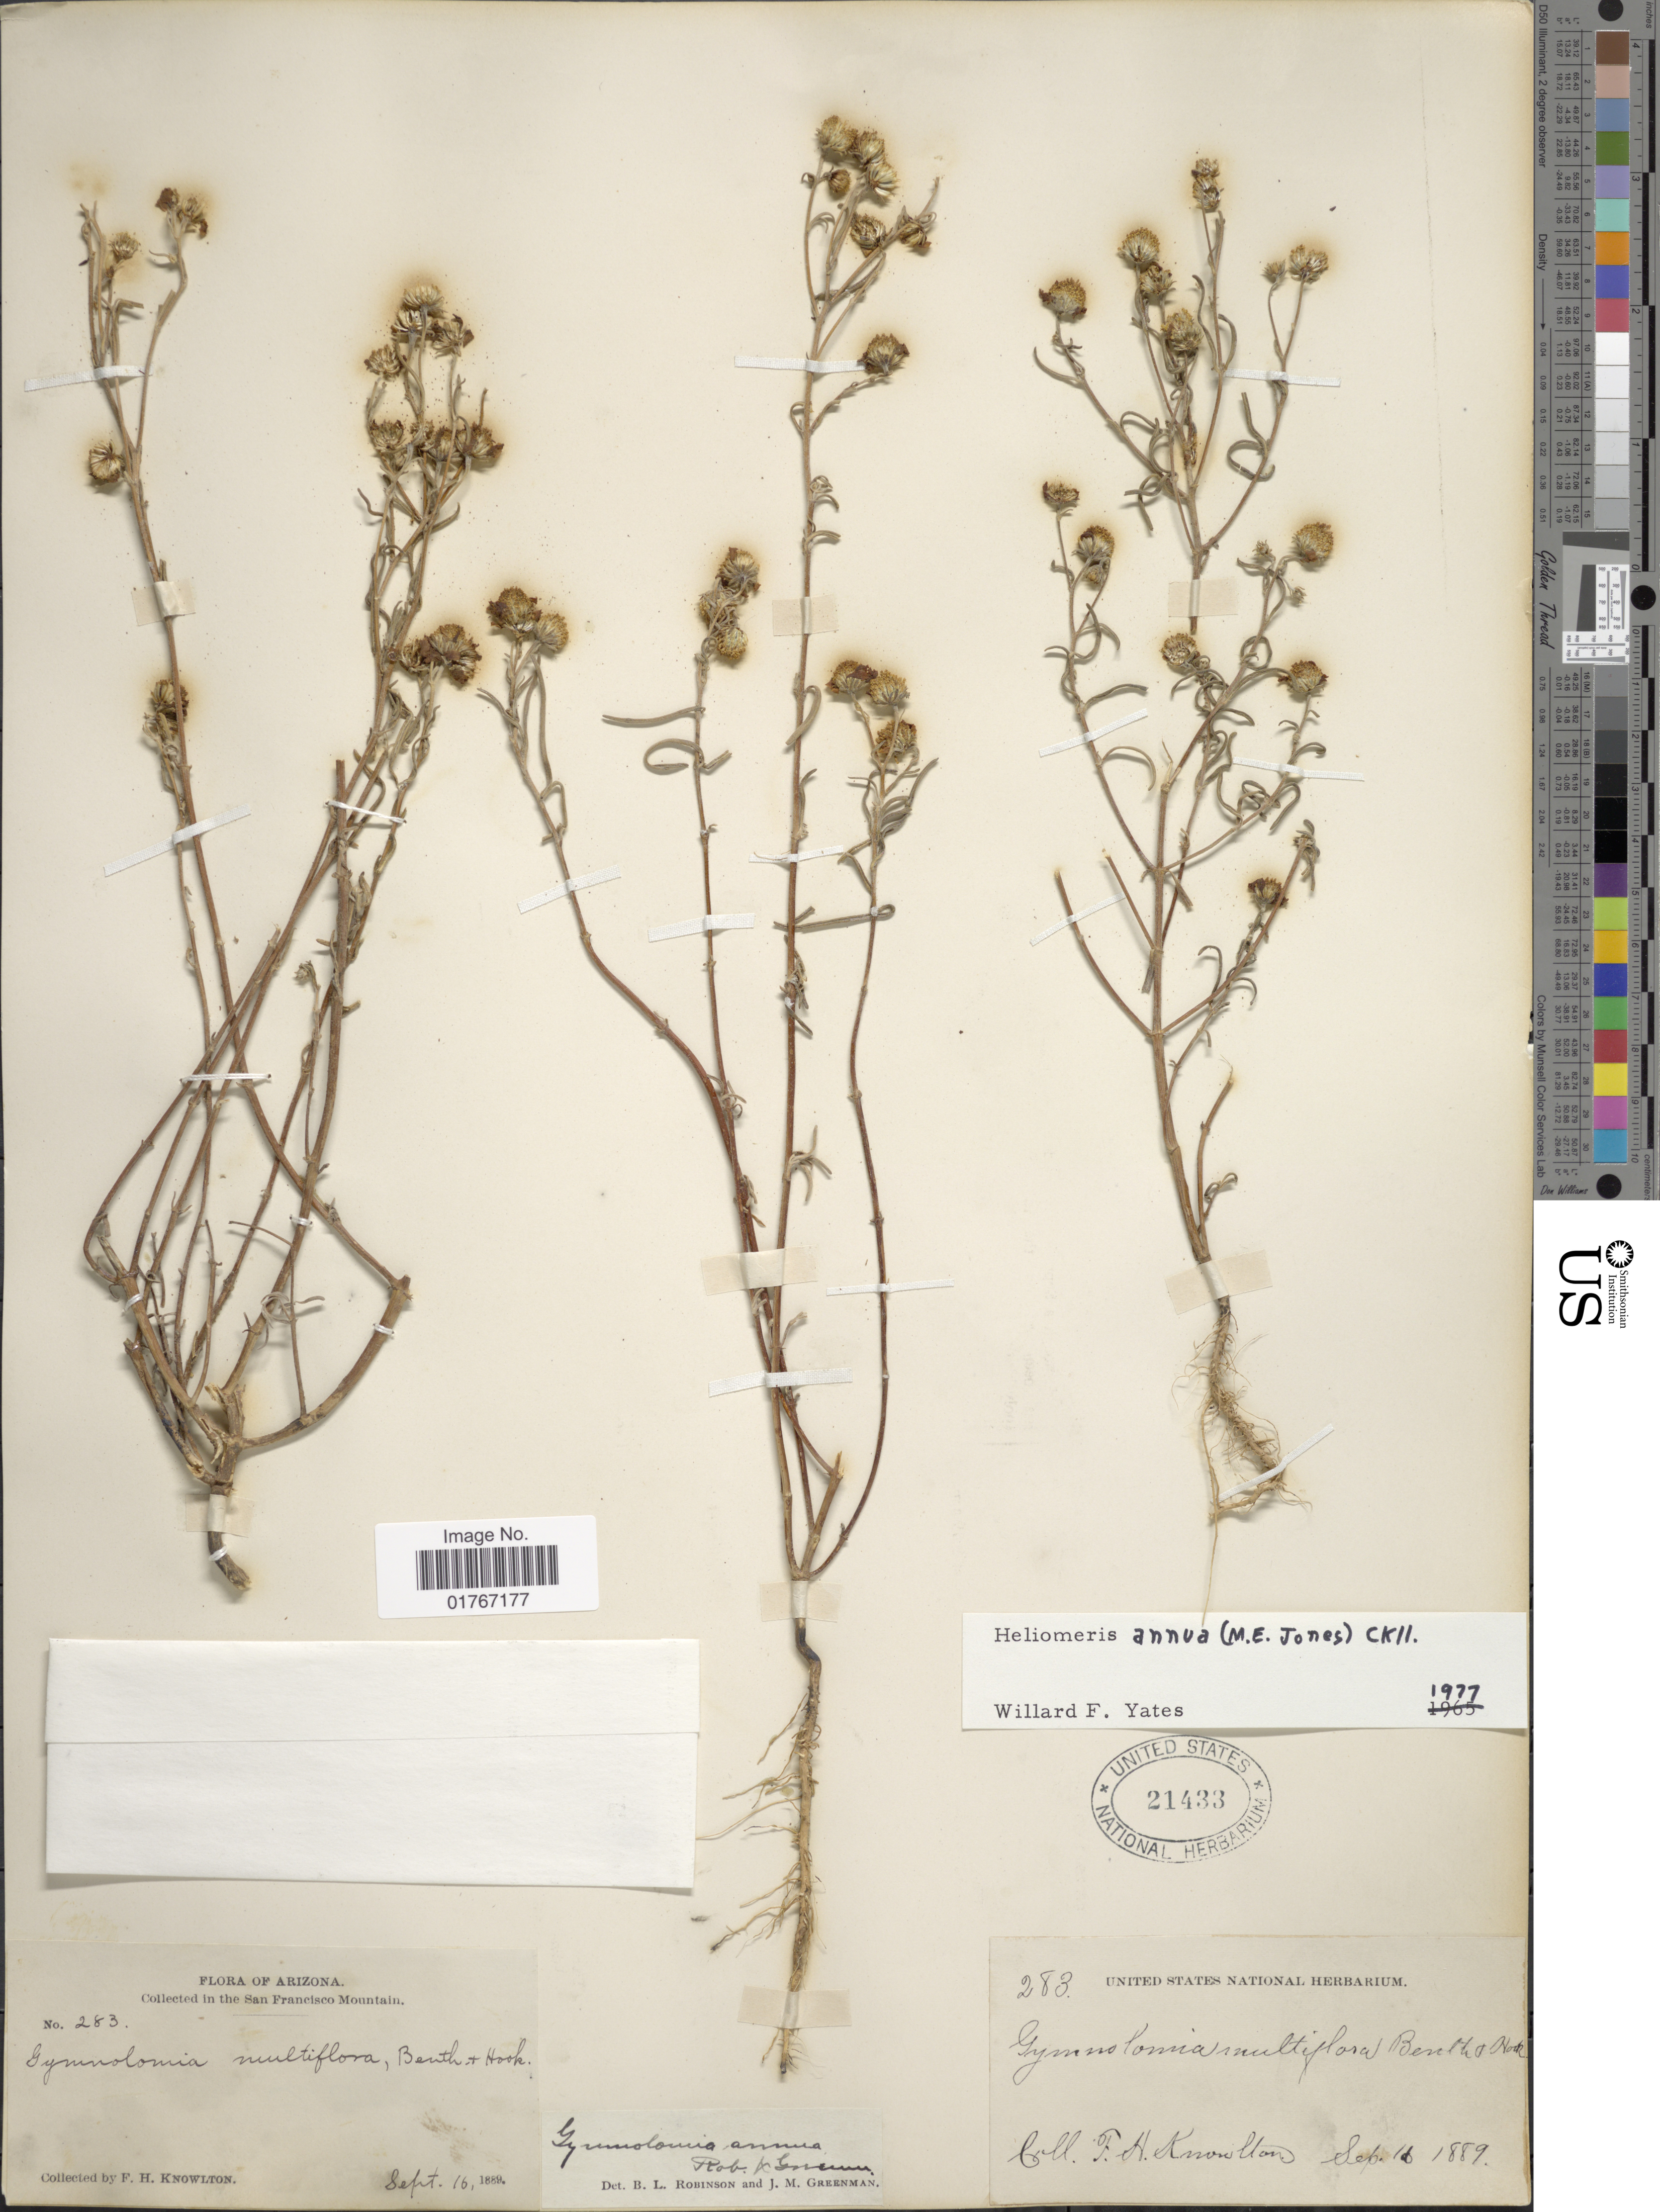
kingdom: Plantae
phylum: Tracheophyta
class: Magnoliopsida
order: Asterales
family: Asteraceae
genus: Heliomeris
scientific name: Heliomeris annua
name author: (M.E. Jones) Cockerell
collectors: F. H. Knowlton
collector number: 283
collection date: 1889-09-16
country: United States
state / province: Arizona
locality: In the San Francisco Mountain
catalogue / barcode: US 21433